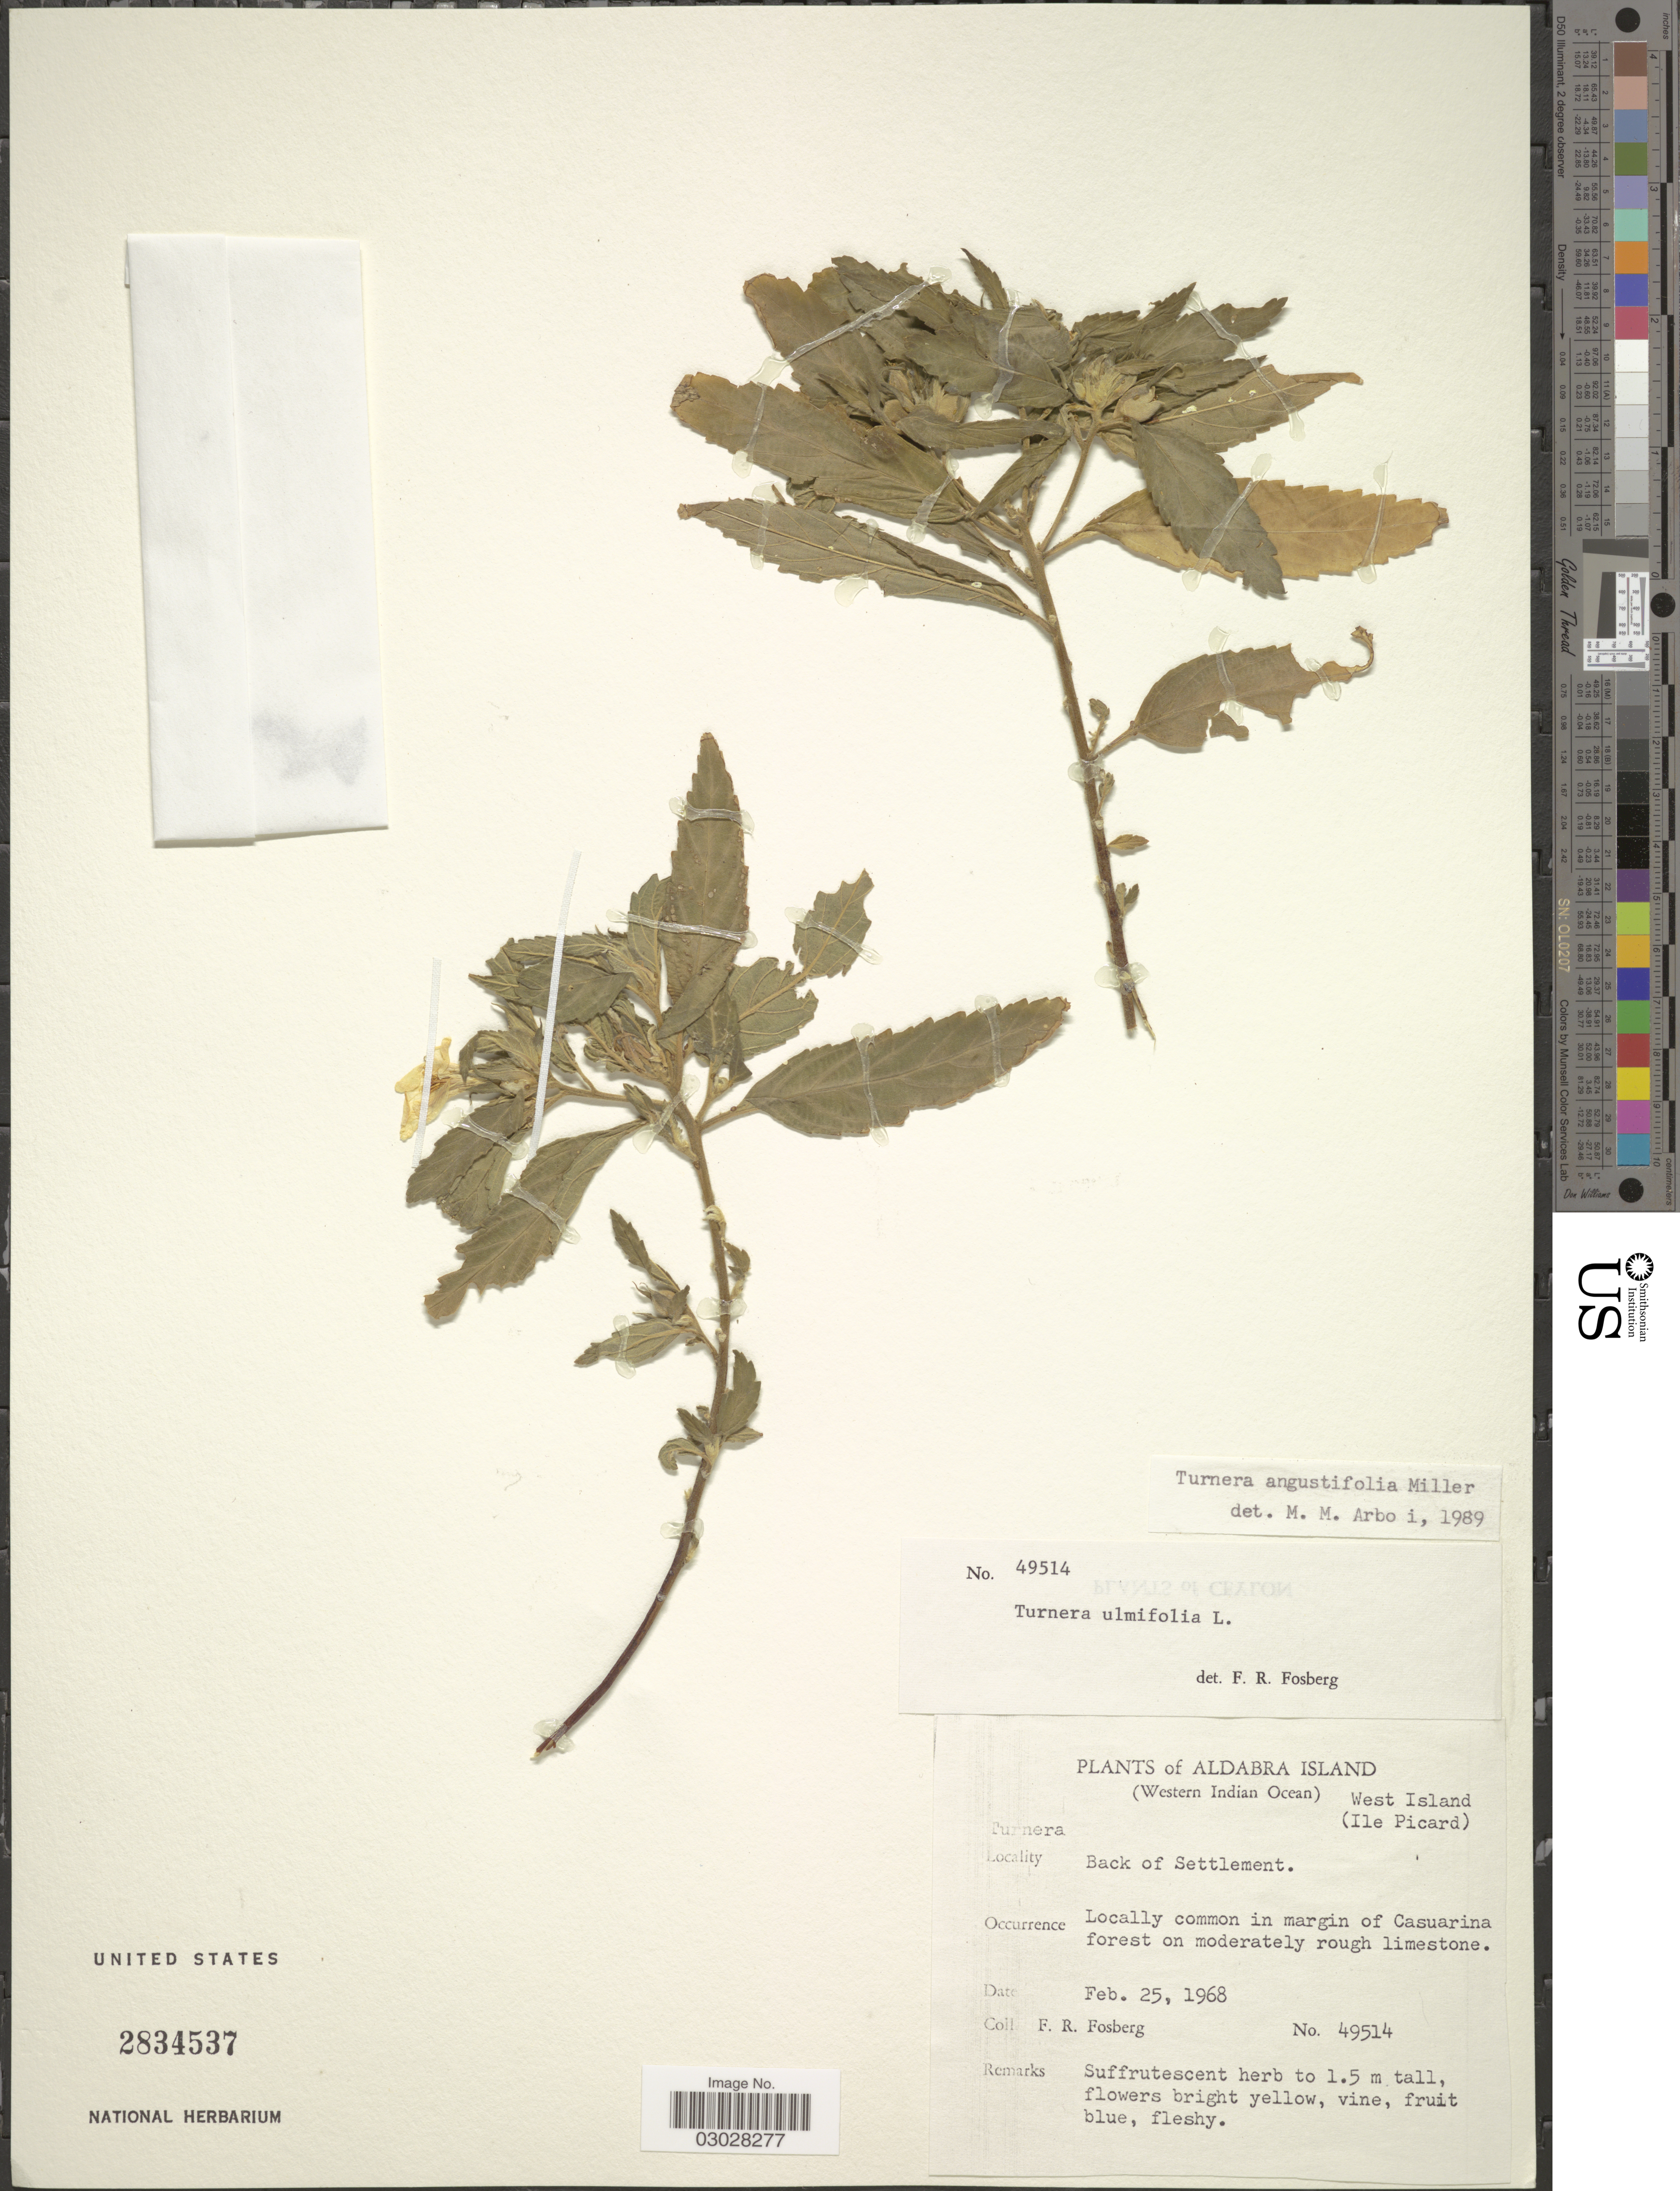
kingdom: Plantae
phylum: Tracheophyta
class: Magnoliopsida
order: Malpighiales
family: Turneraceae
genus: Turnera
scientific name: Turnera ulmifolia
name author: L.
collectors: F. R. Fosberg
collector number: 49514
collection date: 1968-02-25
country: Seychelles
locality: Aldabra Island. (Western Indian Ocean) West Island (Ile Picard). Back of Settlement.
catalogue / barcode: US 2834537